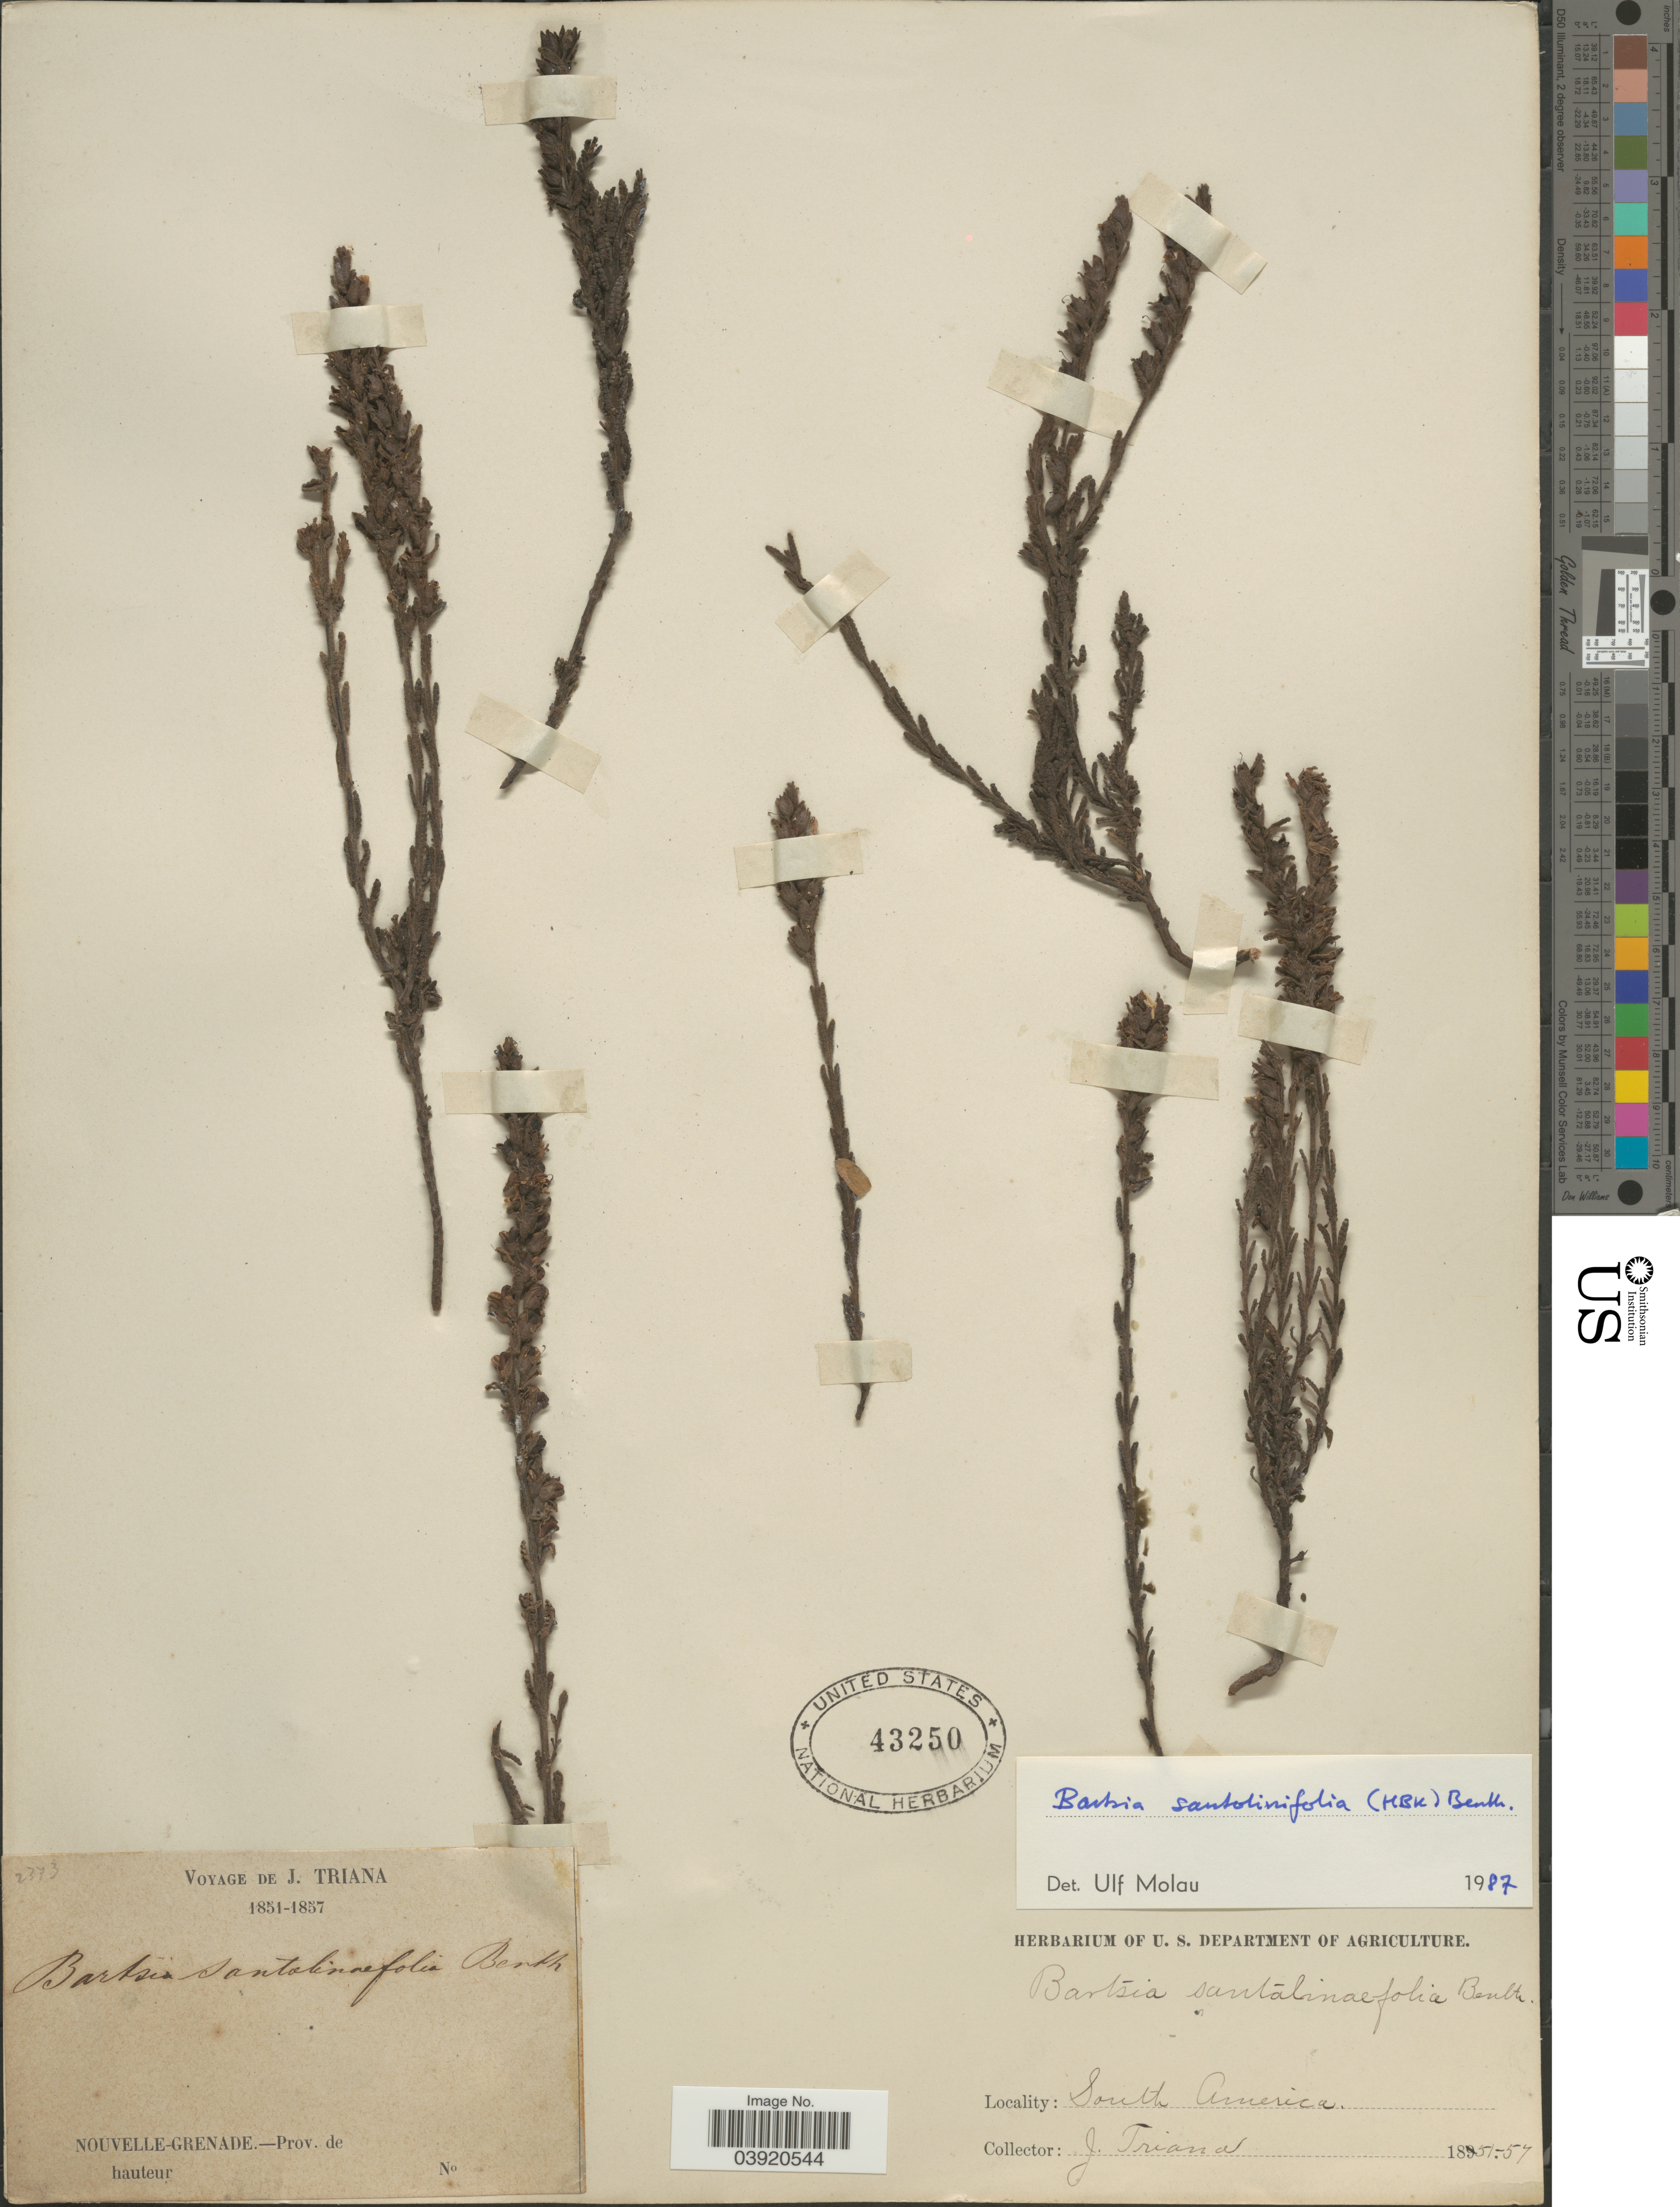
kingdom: Plantae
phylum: Tracheophyta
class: Magnoliopsida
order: Lamiales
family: Orobanchaceae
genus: Bartsia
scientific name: Bartsia santolinifolia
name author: (Kunth) Benth.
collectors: J. Triana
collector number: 2373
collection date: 1851/1857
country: Colombia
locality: Nouvelle-grenade.-Prov. de hauteur. South America.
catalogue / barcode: US 43250